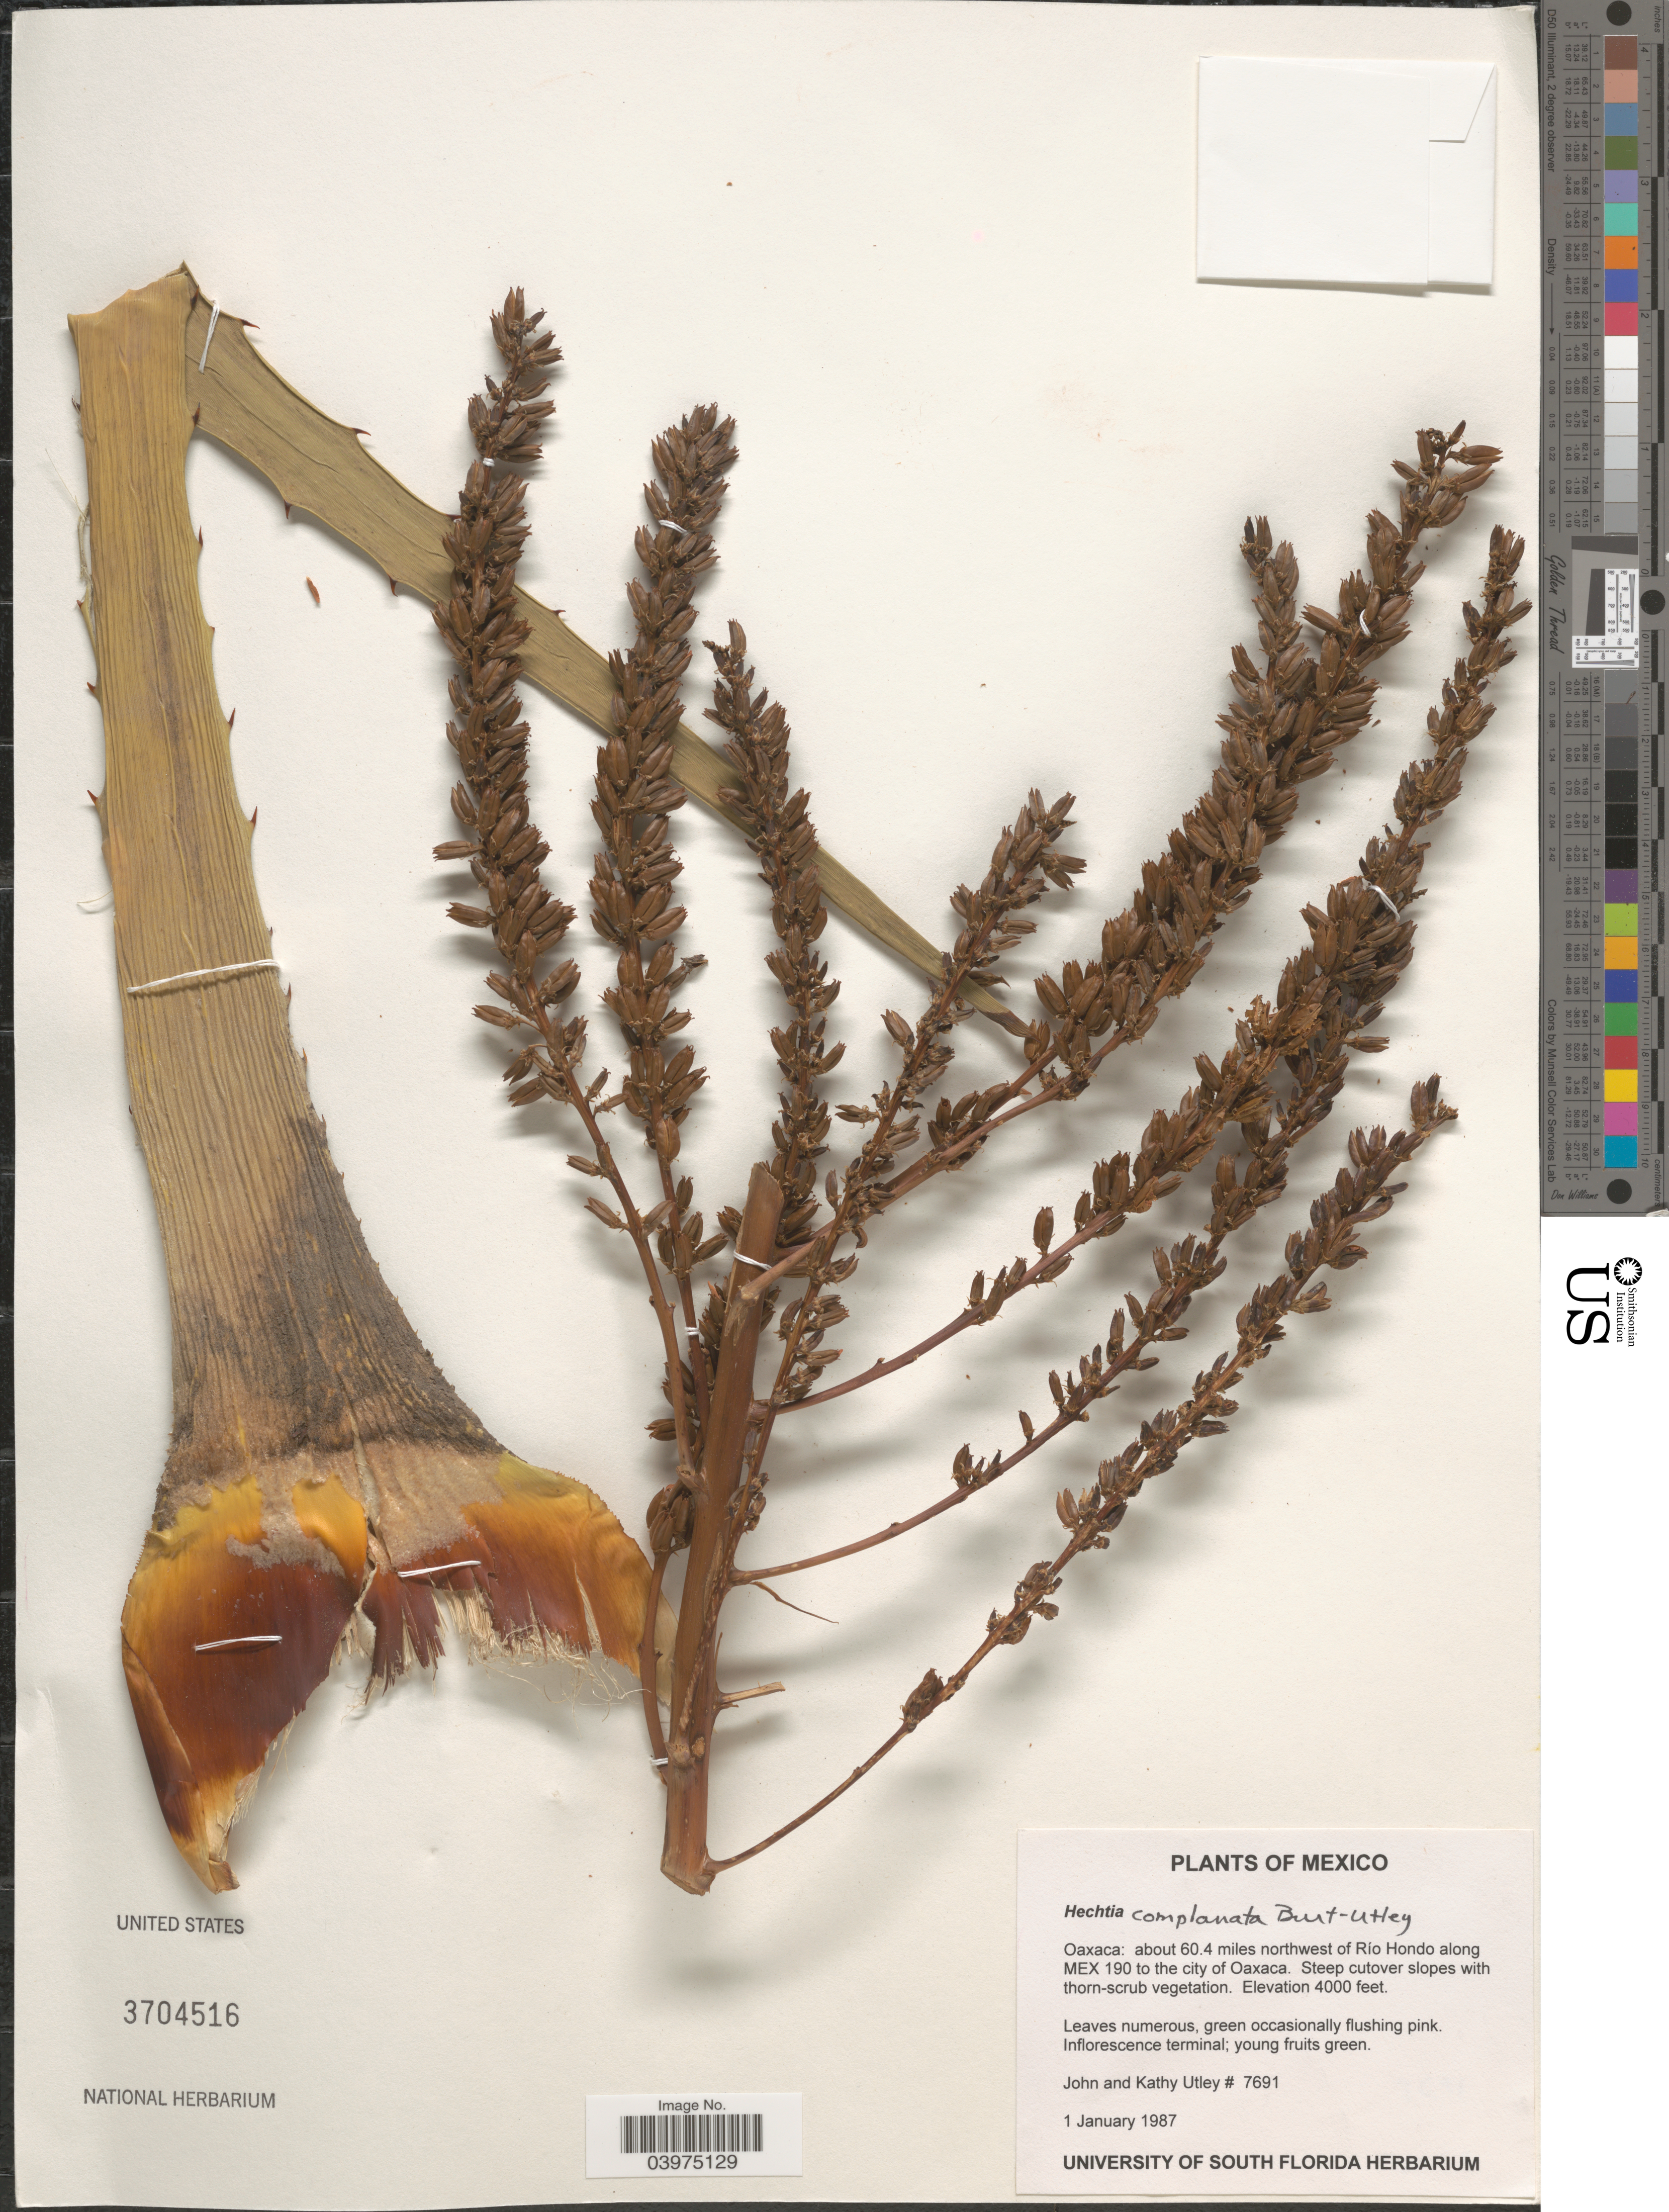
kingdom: Plantae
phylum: Tracheophyta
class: Liliopsida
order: Poales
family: Bromeliaceae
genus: Hechtia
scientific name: Hechtia complanata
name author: Burt-Utley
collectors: J. F. Utley & K. Burt-Utley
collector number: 7691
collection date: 1987-01-01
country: Mexico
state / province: Oaxaca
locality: About 60.4 miles northwest of Rio Hondo along MEX 190 to the city of Oaxaca.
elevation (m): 1219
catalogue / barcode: US 3704516